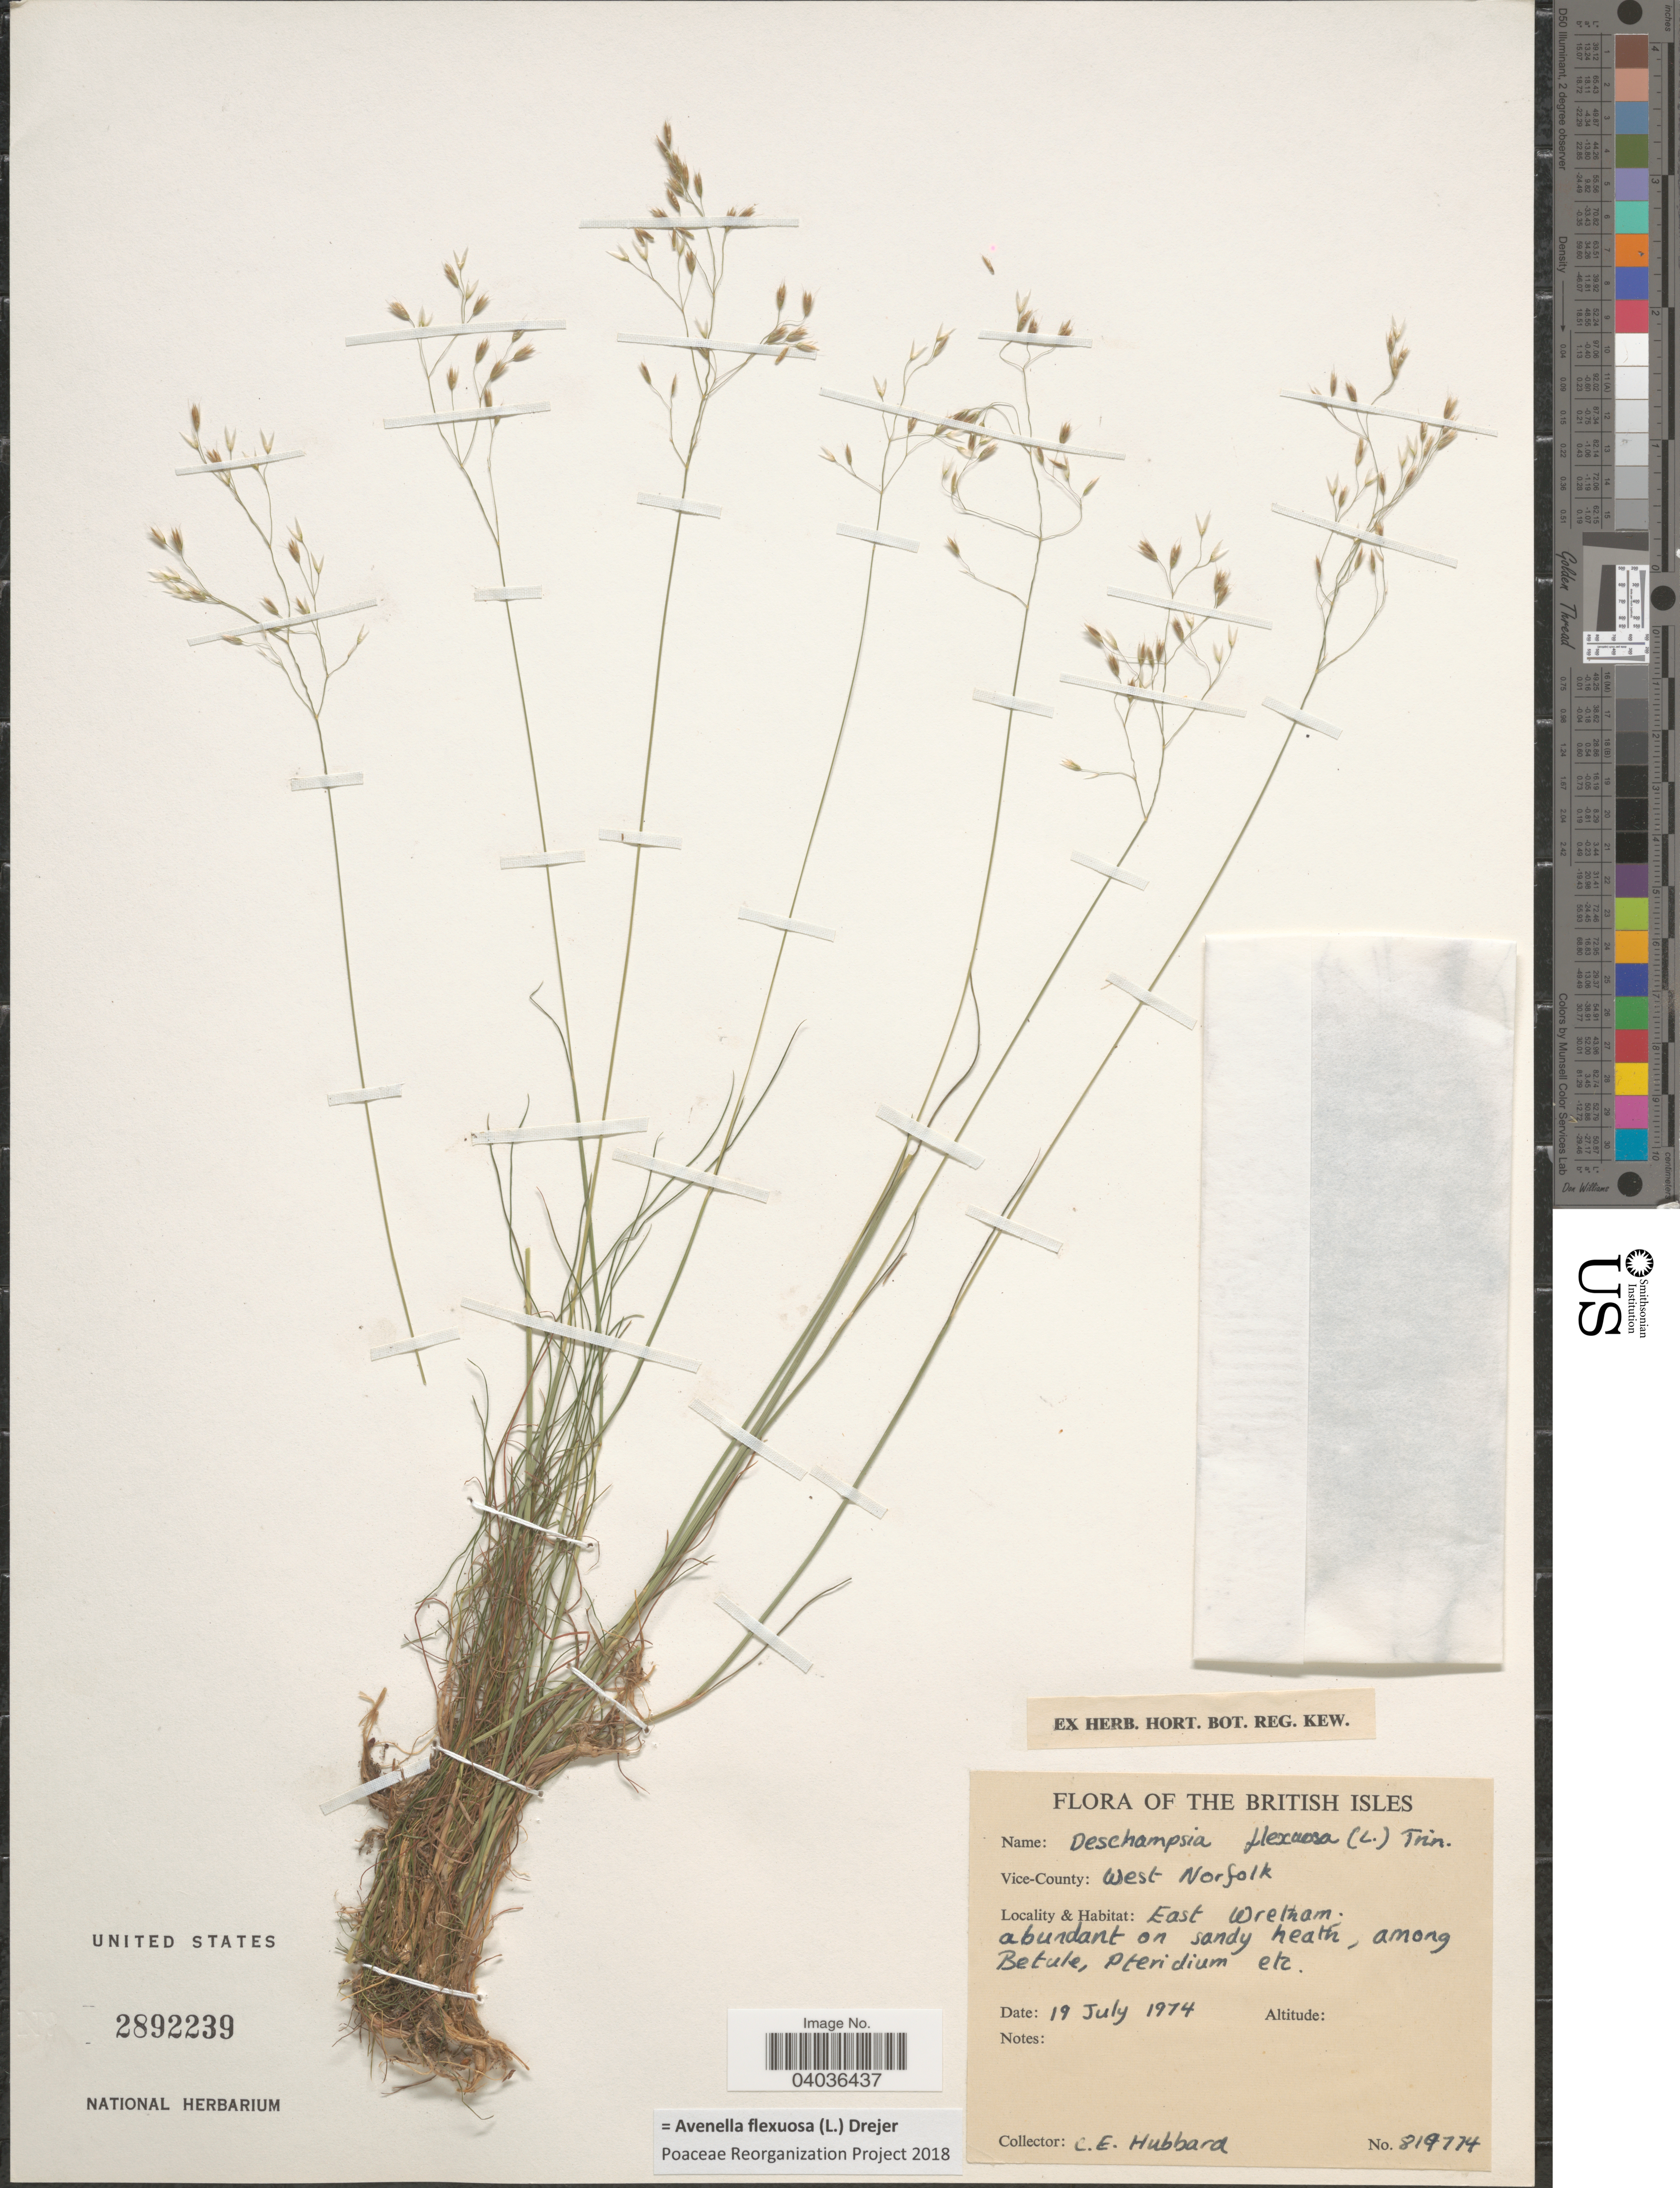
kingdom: Plantae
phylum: Tracheophyta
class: Liliopsida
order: Poales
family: Poaceae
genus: Avenella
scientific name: Avenella flexuosa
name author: (L.) Drejer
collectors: C. E. Hubbard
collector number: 819774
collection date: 1974-07-19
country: United Kingdom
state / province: England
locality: British Isles. East Wretham, abundant on sandy heath, among Betule, Pteridium etc.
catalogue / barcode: US 2892239